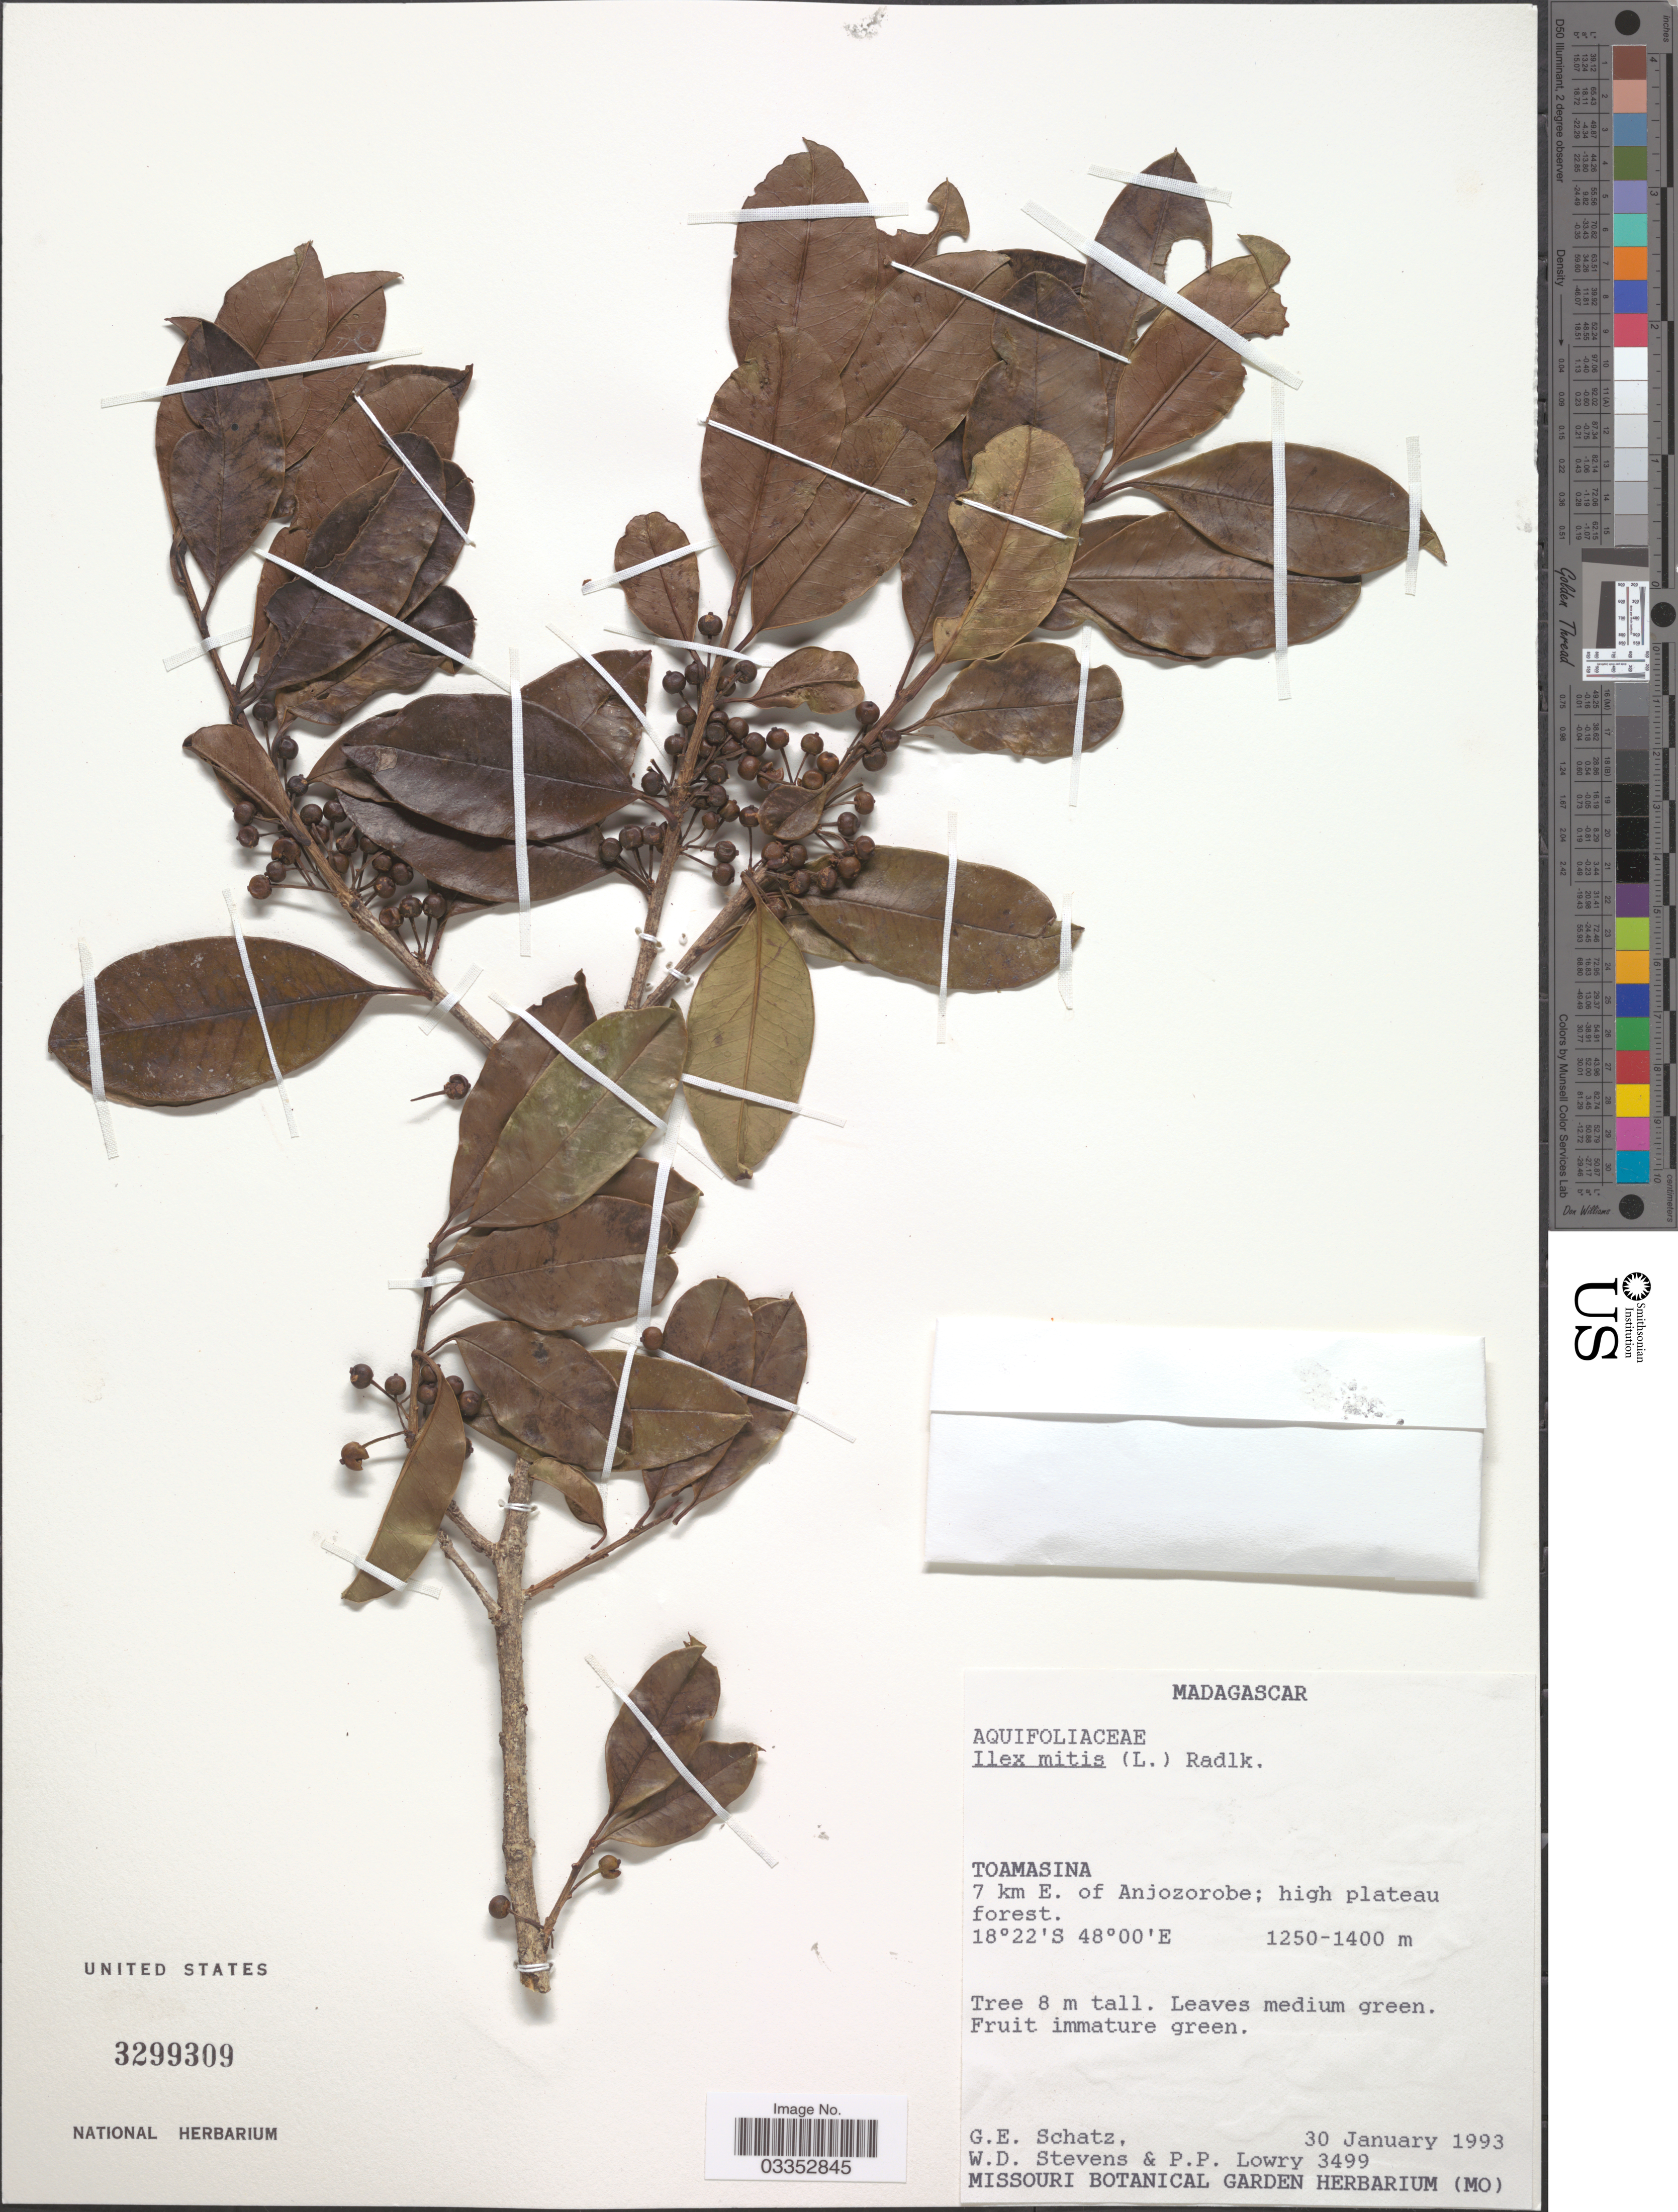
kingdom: Plantae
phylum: Tracheophyta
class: Magnoliopsida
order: Aquifoliales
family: Aquifoliaceae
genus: Ilex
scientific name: Ilex mitis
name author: (L.) Radlk.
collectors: G. Schatz, W. D. Stevens & P. Lowry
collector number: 3499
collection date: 1993-01-30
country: Madagascar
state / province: Alaotra Mangoro / Analamanga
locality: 7 km E. of Anjozorobe.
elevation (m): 1250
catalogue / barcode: US 3299309